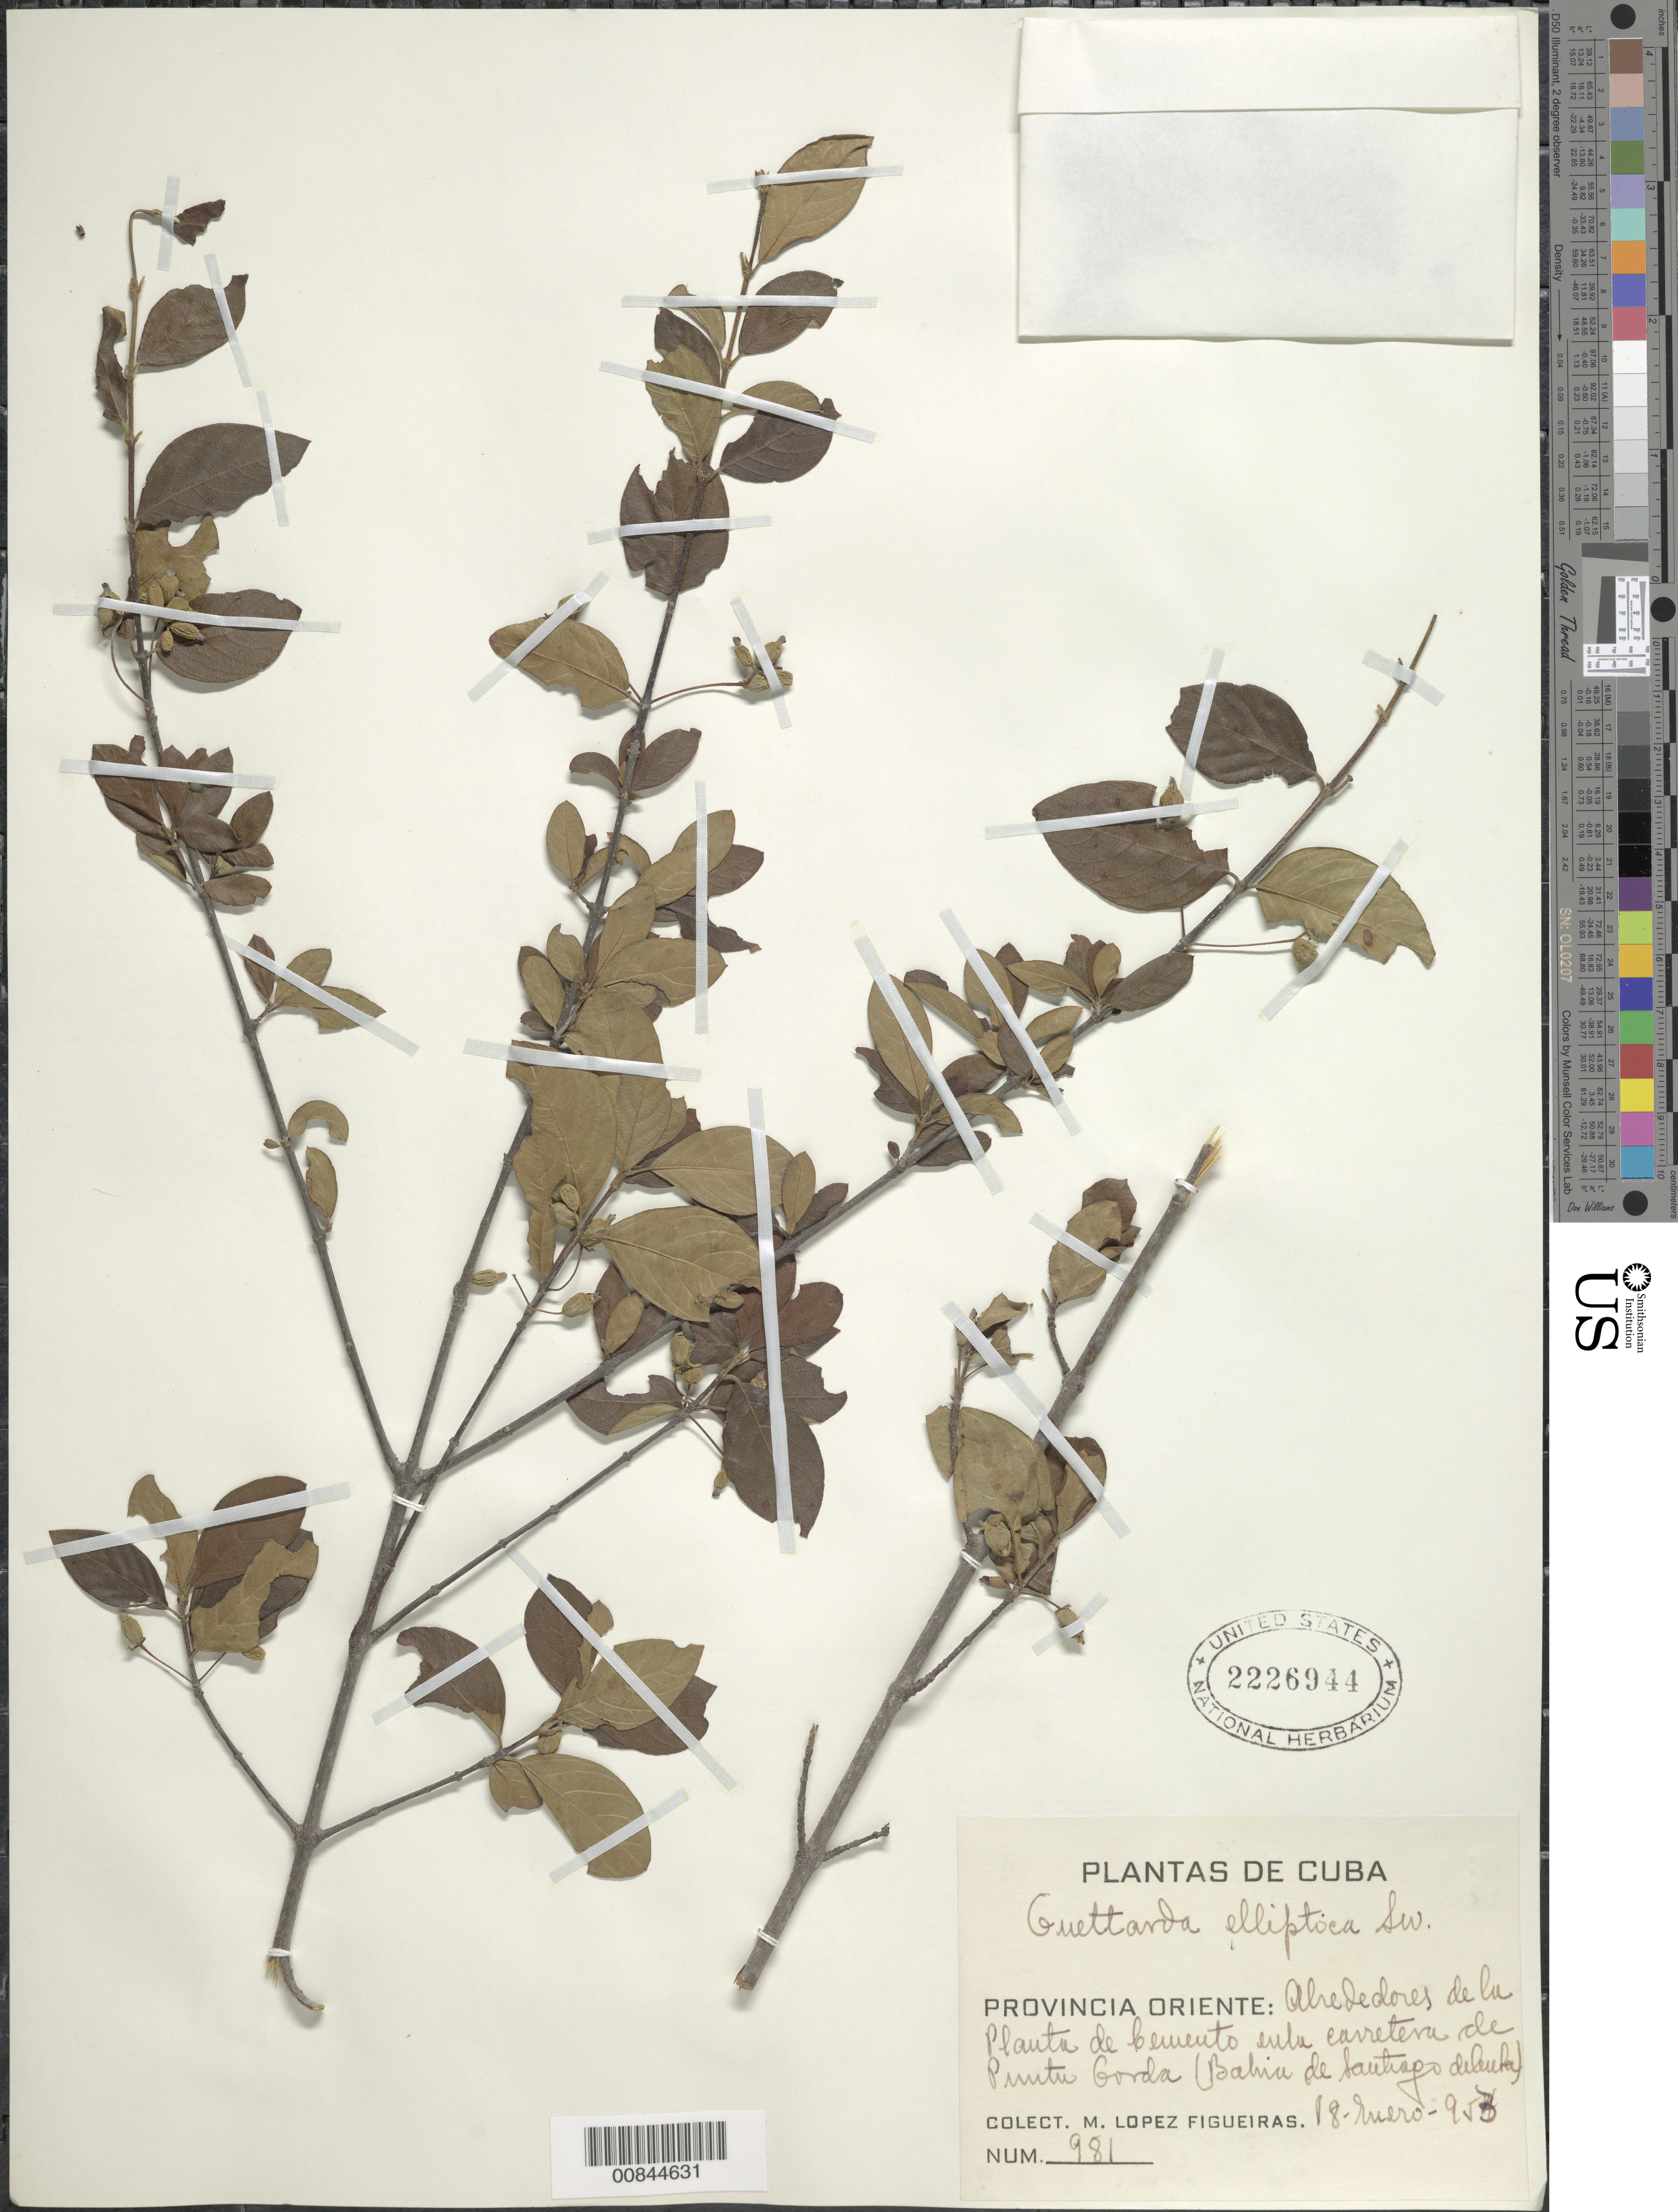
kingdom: Plantae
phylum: Tracheophyta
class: Magnoliopsida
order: Gentianales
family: Rubiaceae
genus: Guettarda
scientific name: Guettarda elliptica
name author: Sw.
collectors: M. López Figueiras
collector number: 981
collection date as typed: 18 Nue 1953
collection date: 1953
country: Cuba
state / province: Oriente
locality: Alrededores de la Planta de Cemento in la (preceeding- sp?) carretera de Punta Gorda (Bahia (sp?) de Santiago)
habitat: Carretera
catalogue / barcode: US 2226944